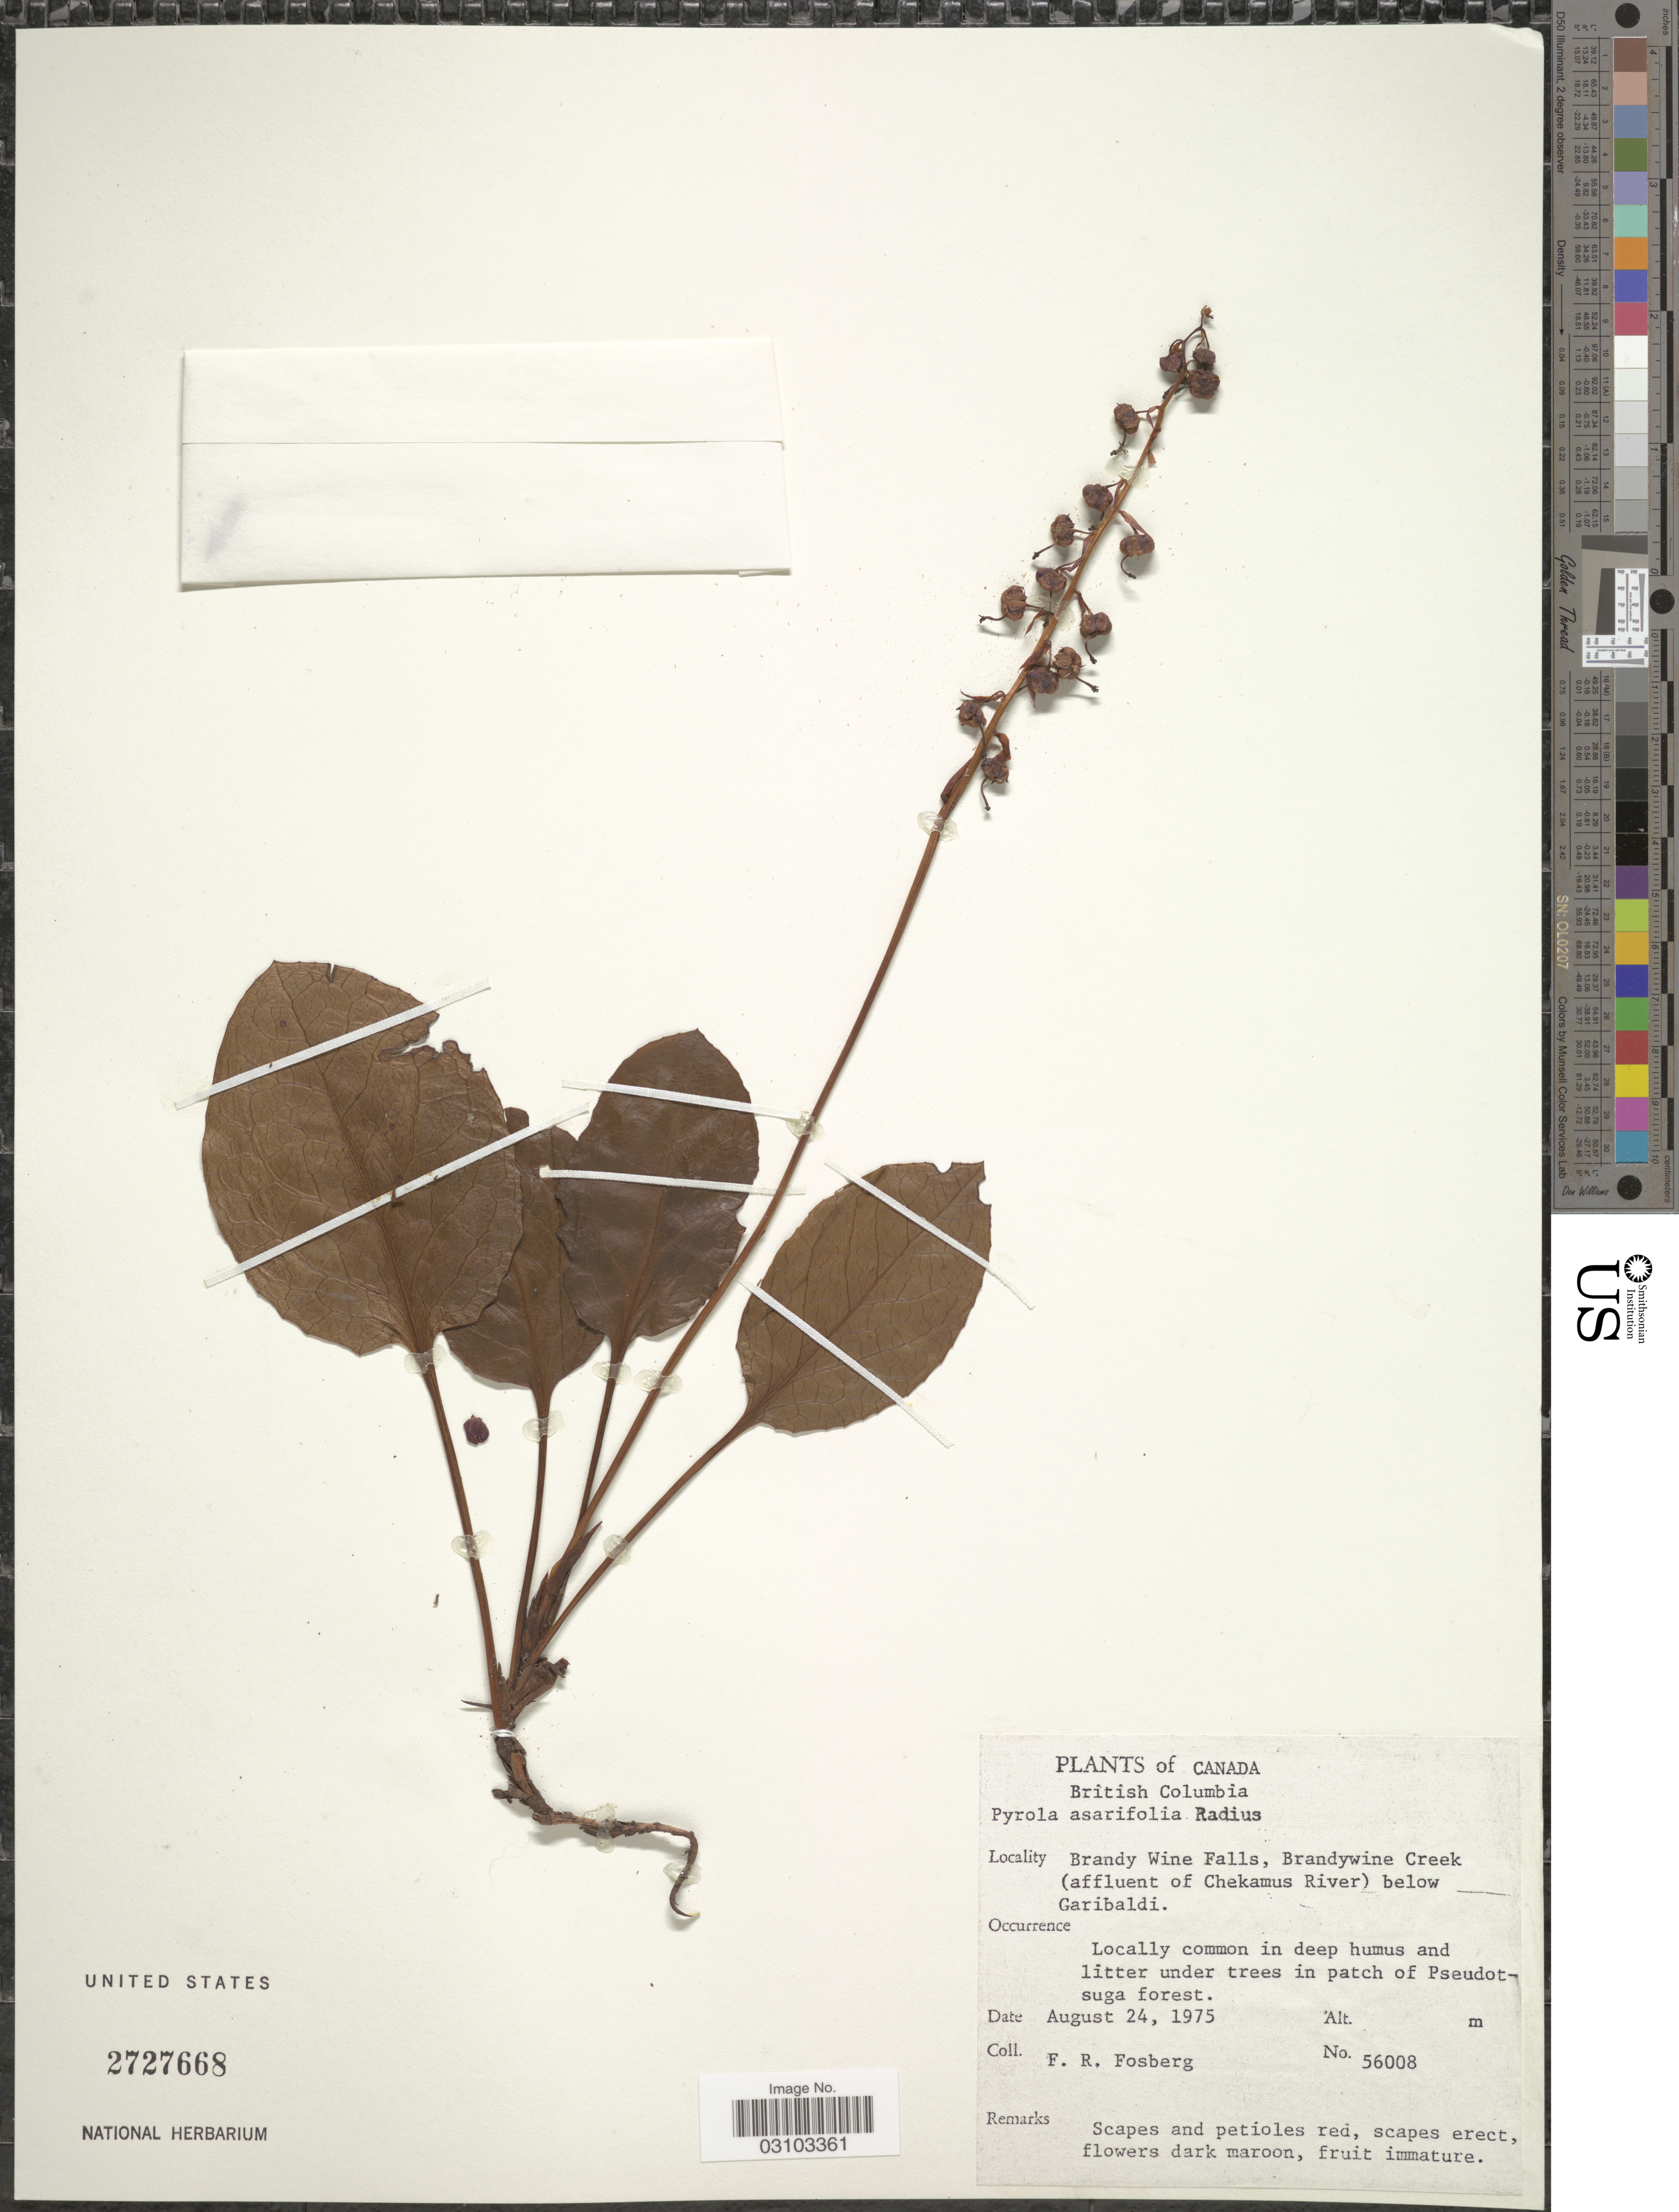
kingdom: Plantae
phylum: Tracheophyta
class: Magnoliopsida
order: Ericales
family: Ericaceae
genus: Pyrola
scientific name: Pyrola asarifolia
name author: Michx.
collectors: F. R. Fosberg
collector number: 56008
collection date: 1975-08-24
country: Canada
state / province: British Columbia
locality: Brandy Wine Falls, Brandywine Creek (affluent of Chekamus River) below Garibaldi.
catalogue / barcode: US 2727668